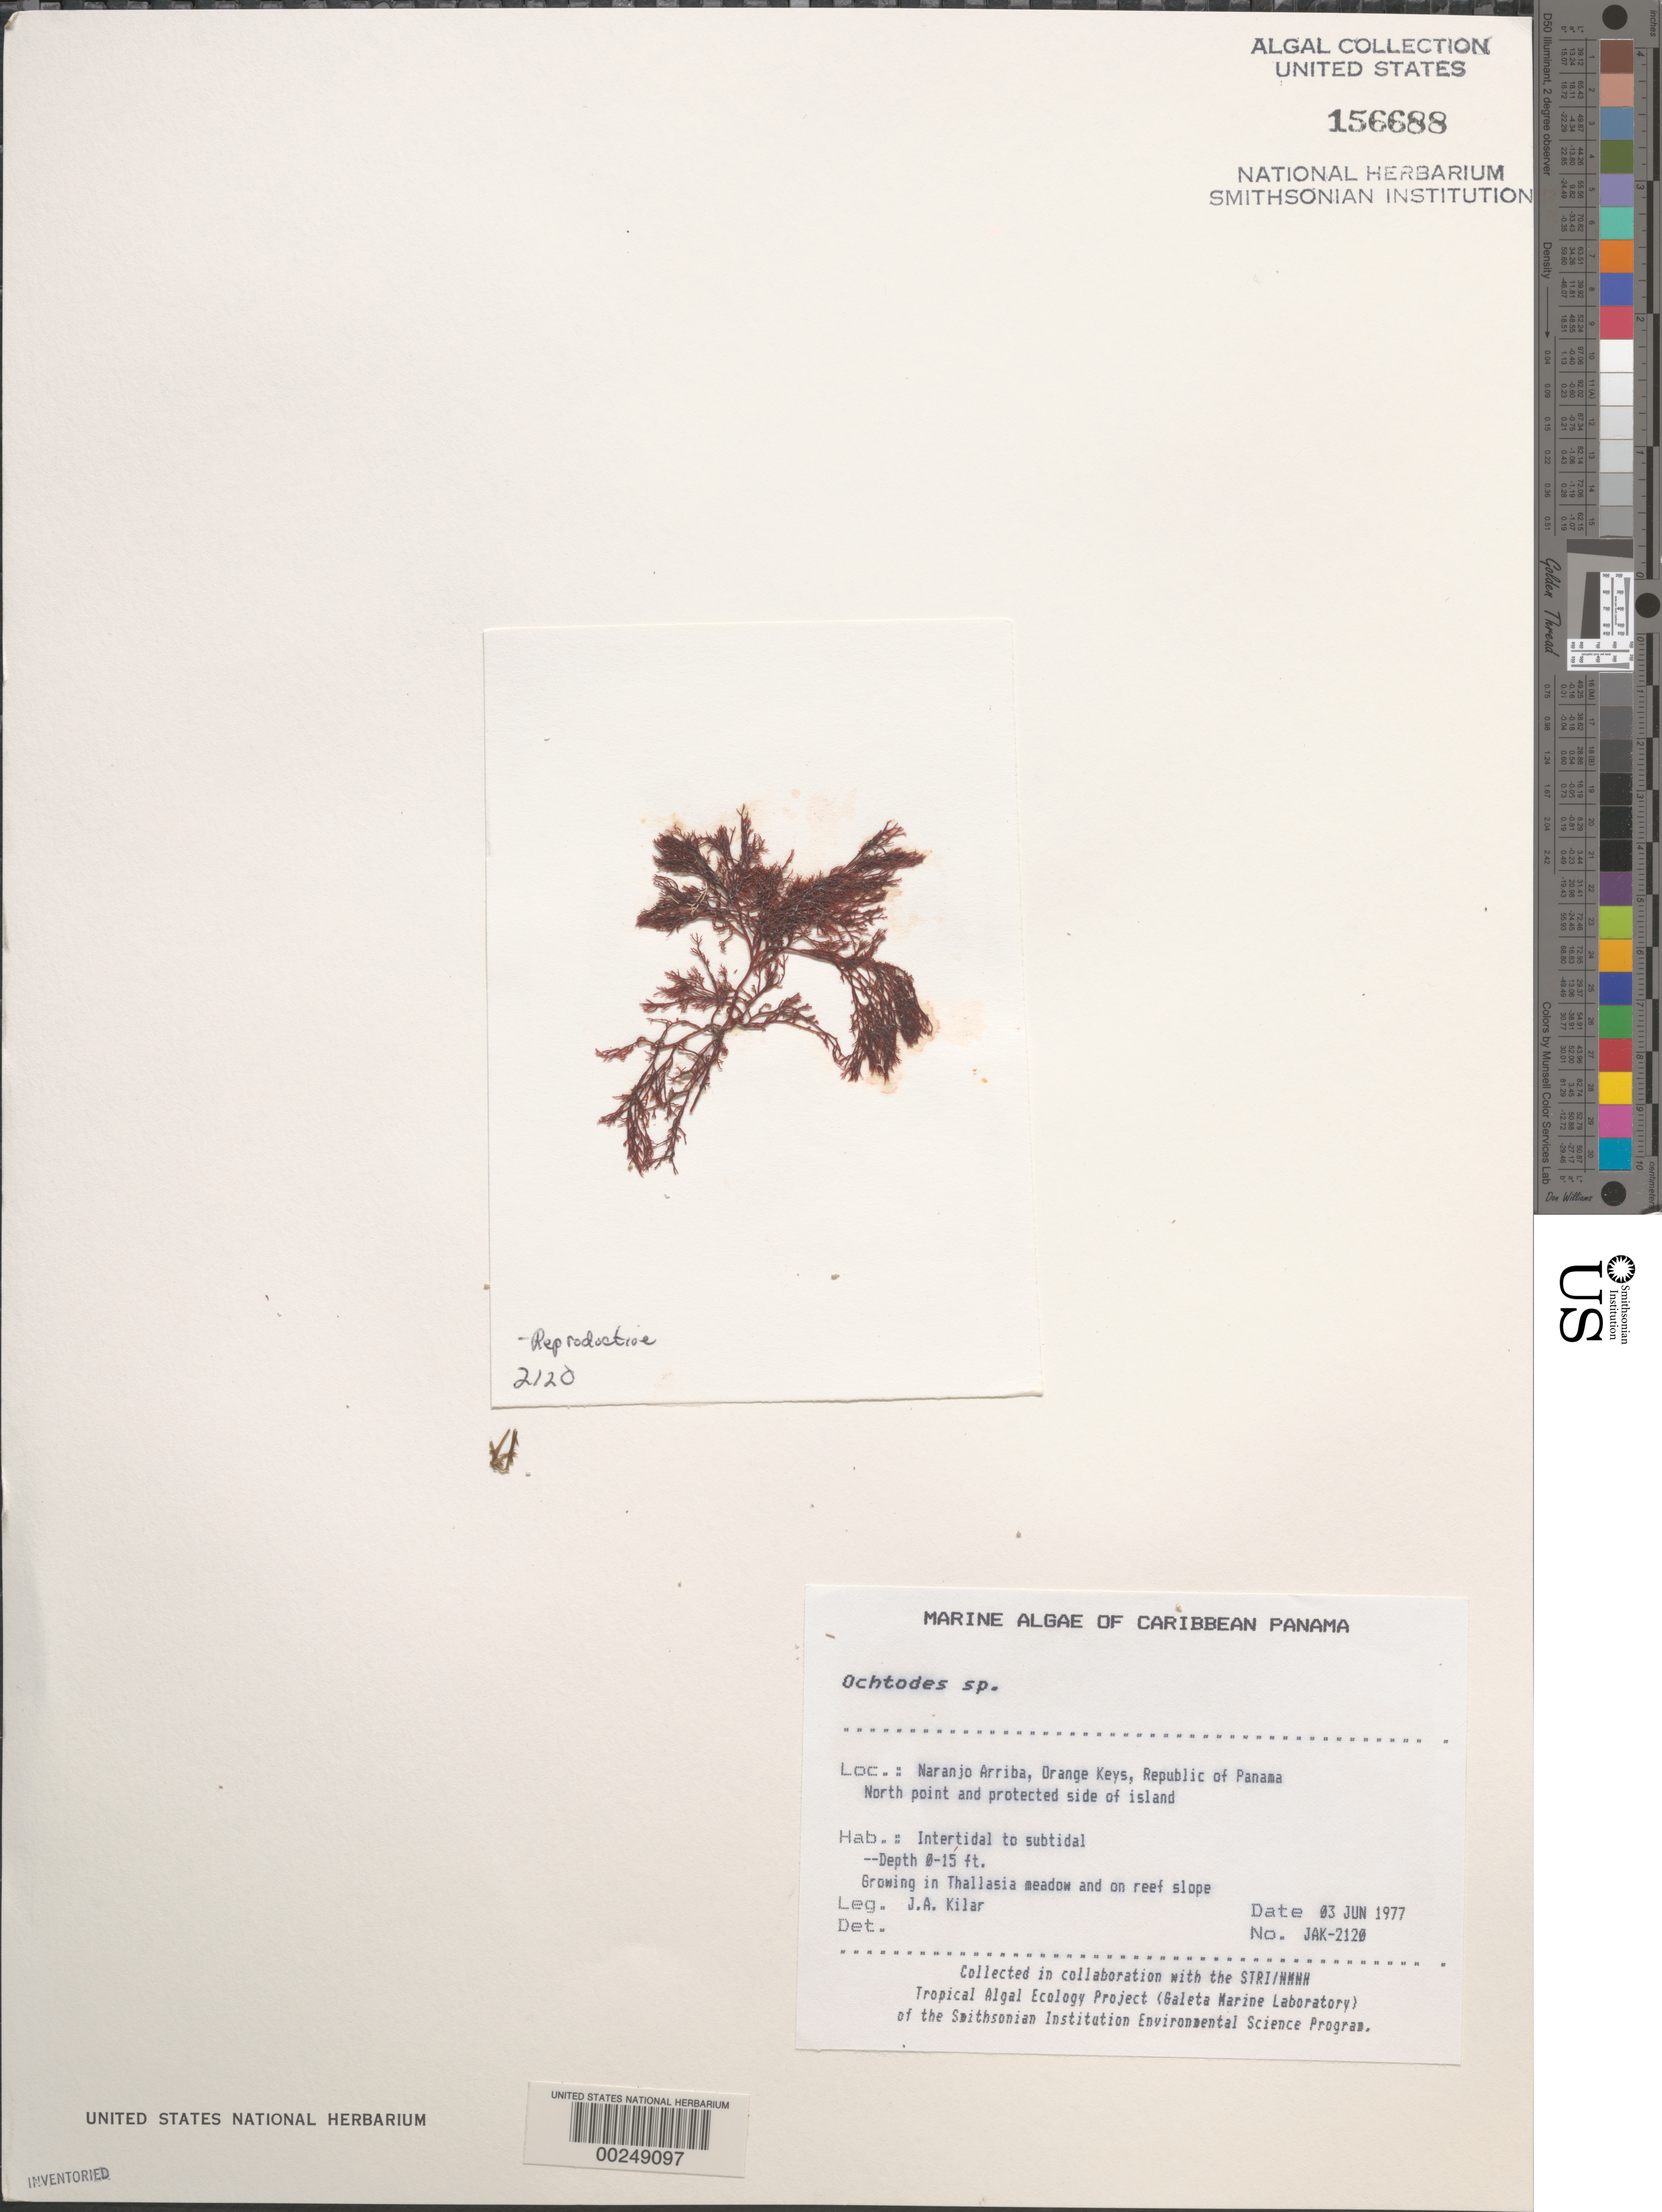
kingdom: Plantae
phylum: Rhodophyta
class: Florideophyceae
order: Gigartinales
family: Rhizophyllidaceae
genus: Ochtodes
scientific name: Ochtodes sp.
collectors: J. A. Kilar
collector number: JAK-2120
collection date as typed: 03 Jun 1977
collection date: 1977-06-03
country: Panama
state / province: Colón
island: Naranjo Arriba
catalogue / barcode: US 156688